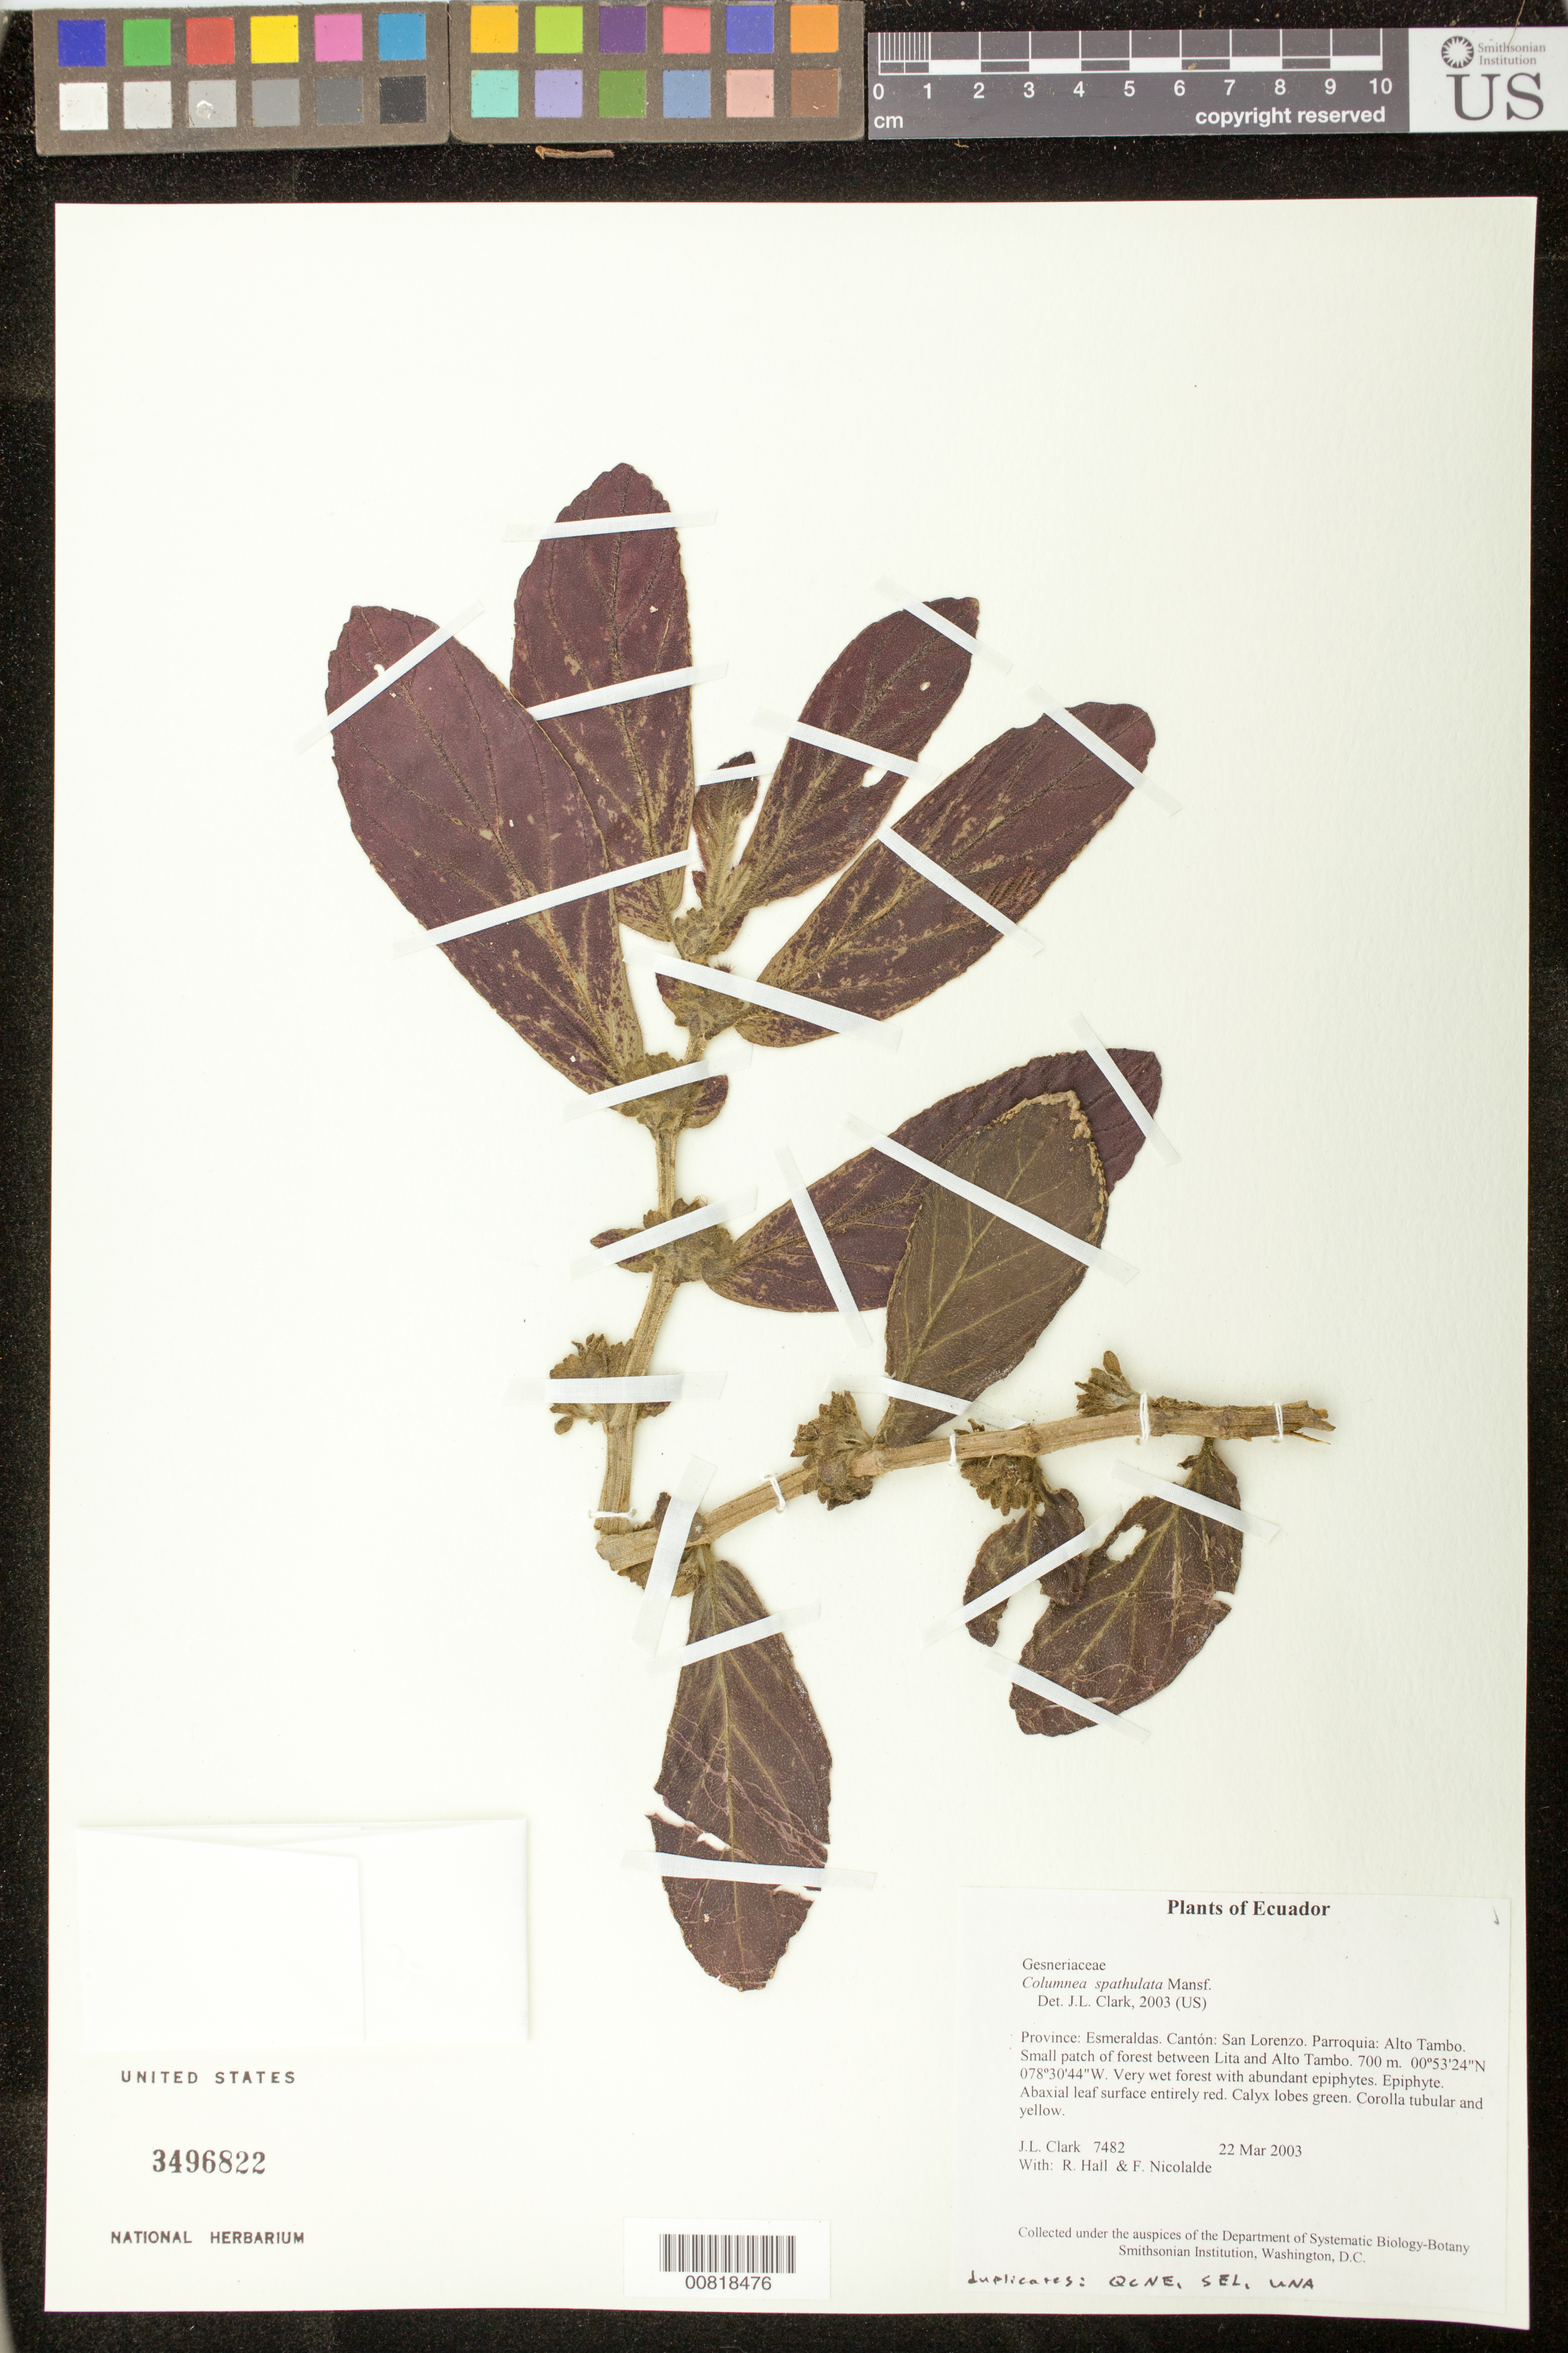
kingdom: Plantae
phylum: Tracheophyta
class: Magnoliopsida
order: Lamiales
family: Gesneriaceae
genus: Columnea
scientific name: Columnea spathulata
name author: Mansf.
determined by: Clark, J. L., (SEL), The Marie Selby Botanical Garden (UNITED STATES)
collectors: J. L. Clark, R. Hall & F. Nicolalde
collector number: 7482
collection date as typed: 22 Mar 2003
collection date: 2003-03-22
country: Ecuador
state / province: Esmeraldas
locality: San Lorenzo. Parroquia: Alto Tambo. Small patch of forest between Lita and Alto Tambo.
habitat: Very wet forest with abundant epiphytes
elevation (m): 700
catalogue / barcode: US 3496822